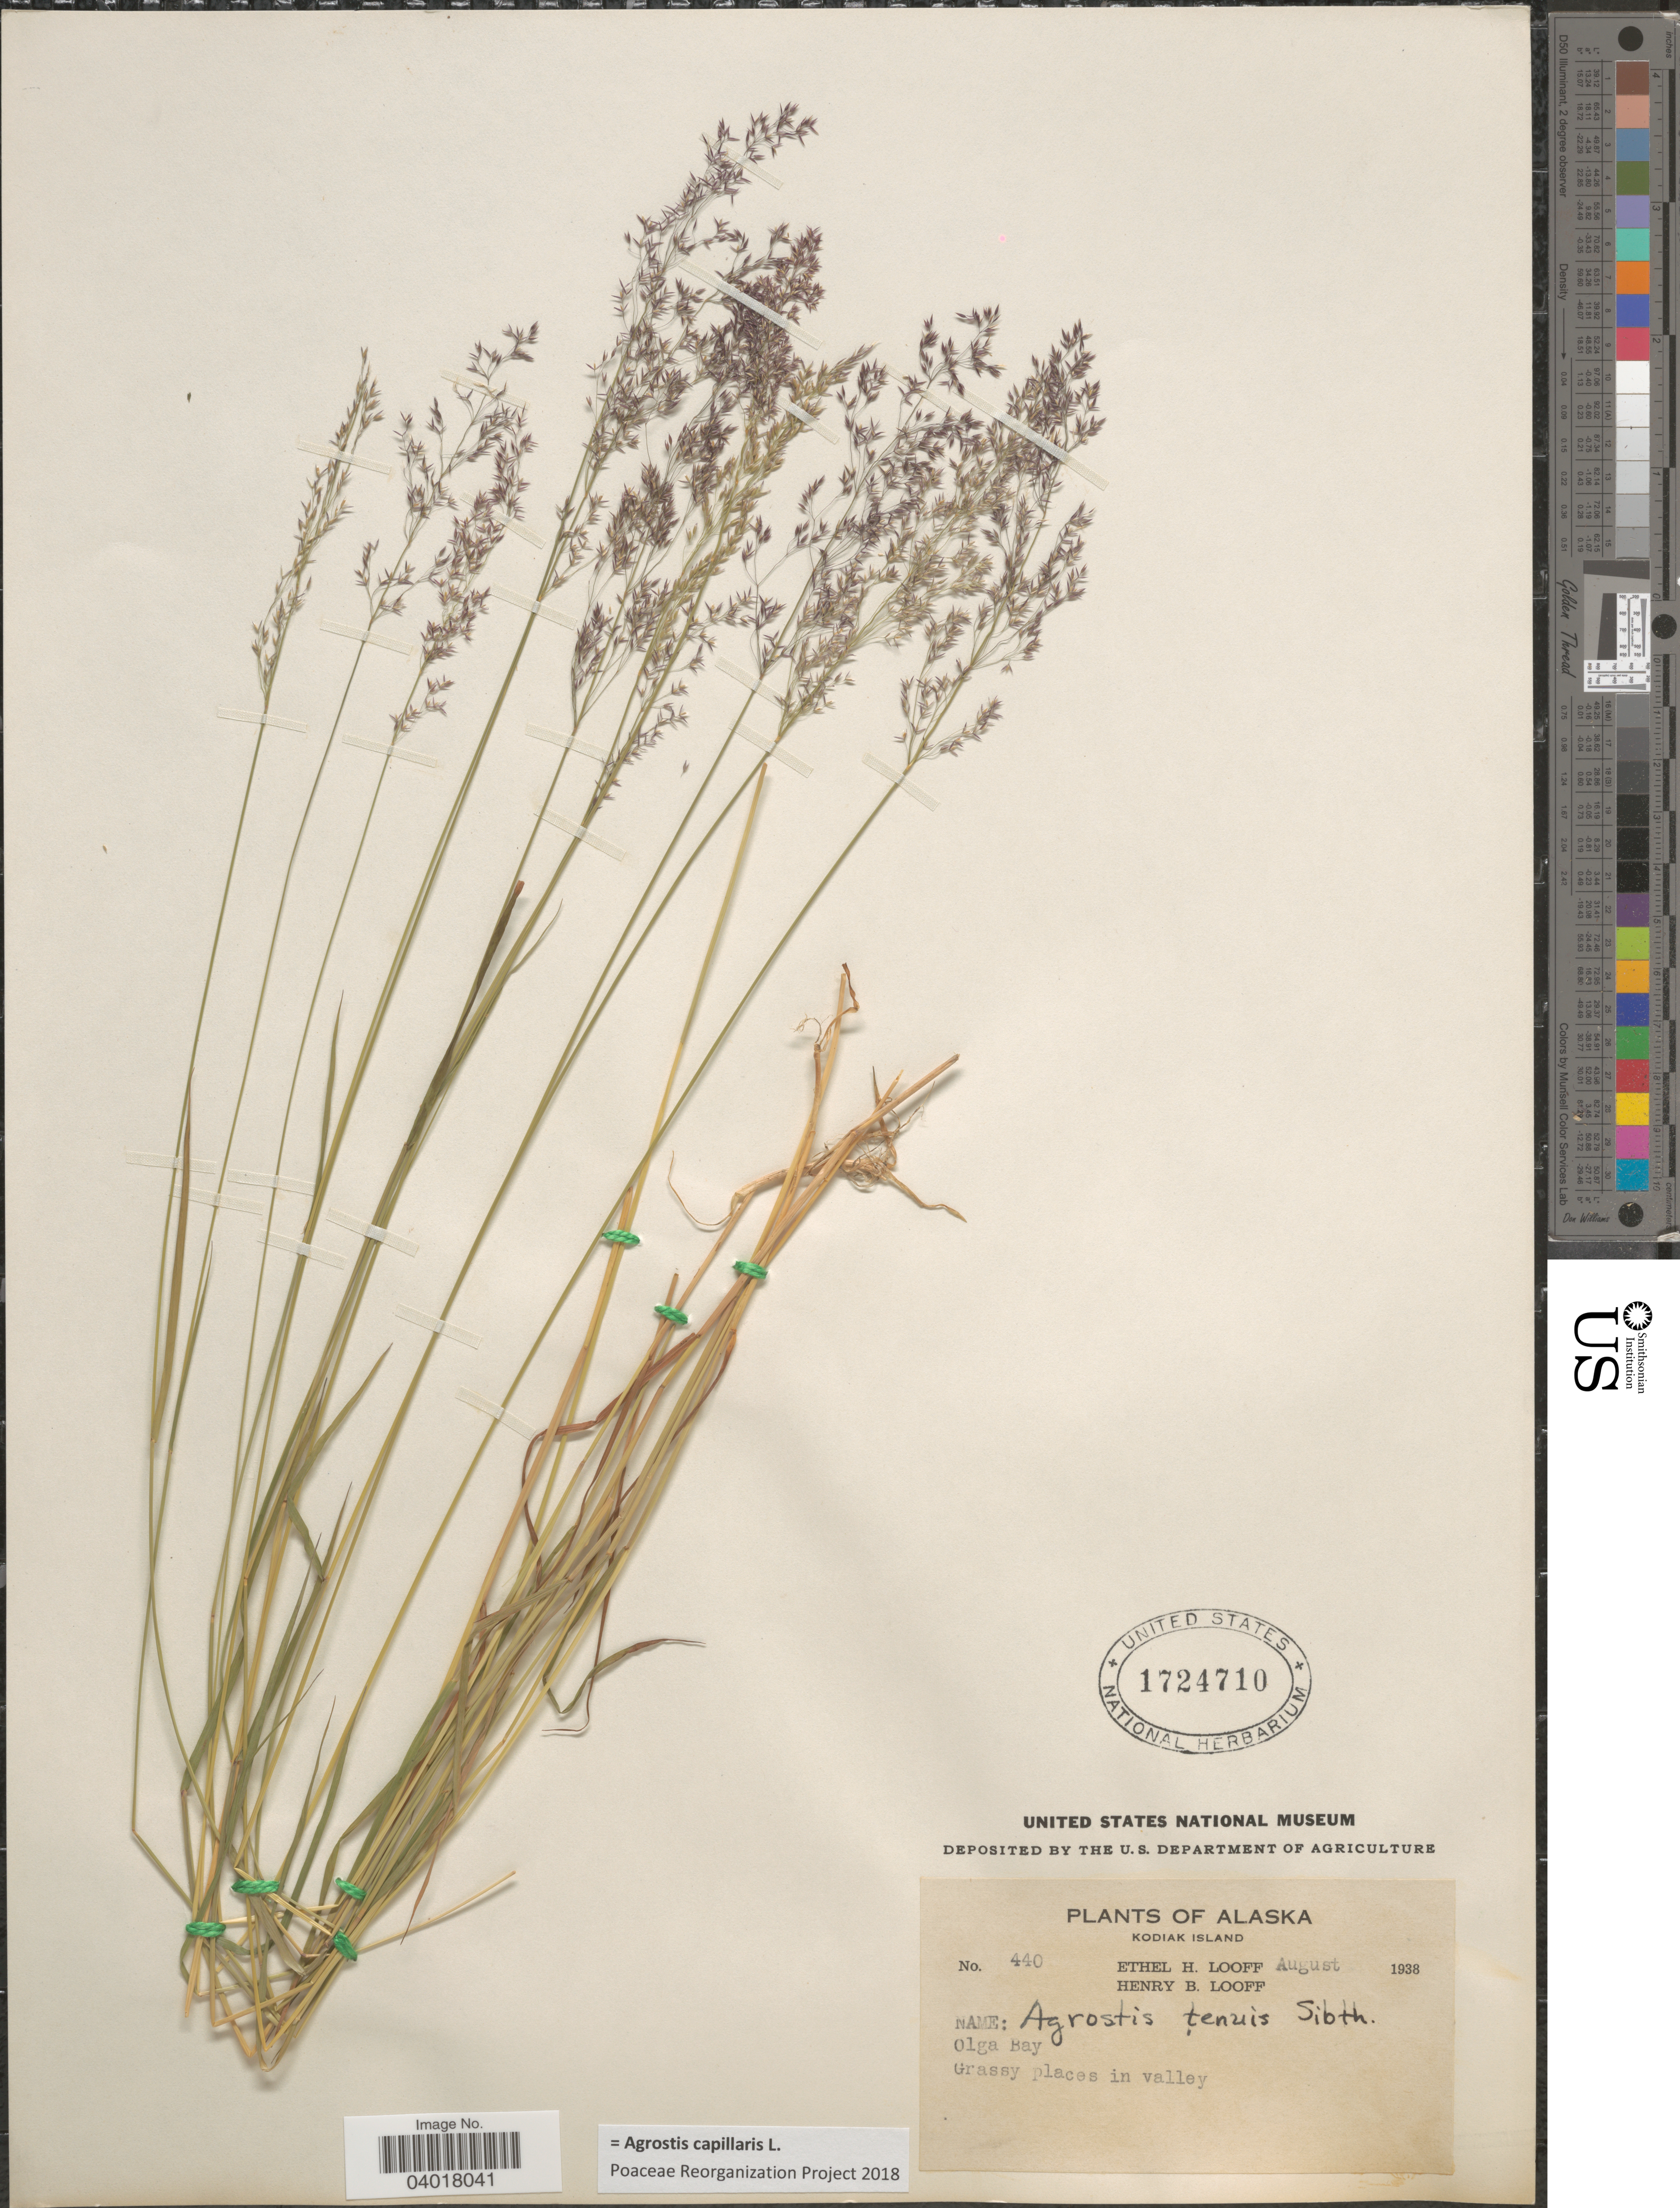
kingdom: Plantae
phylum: Tracheophyta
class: Liliopsida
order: Poales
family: Poaceae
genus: Agrostis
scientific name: Agrostis capillaris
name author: L.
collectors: E. Looff & H. Looff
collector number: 440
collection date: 1938-08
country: United States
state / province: Alaska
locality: Kodiak Island. Olga Bay.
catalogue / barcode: US 1724710